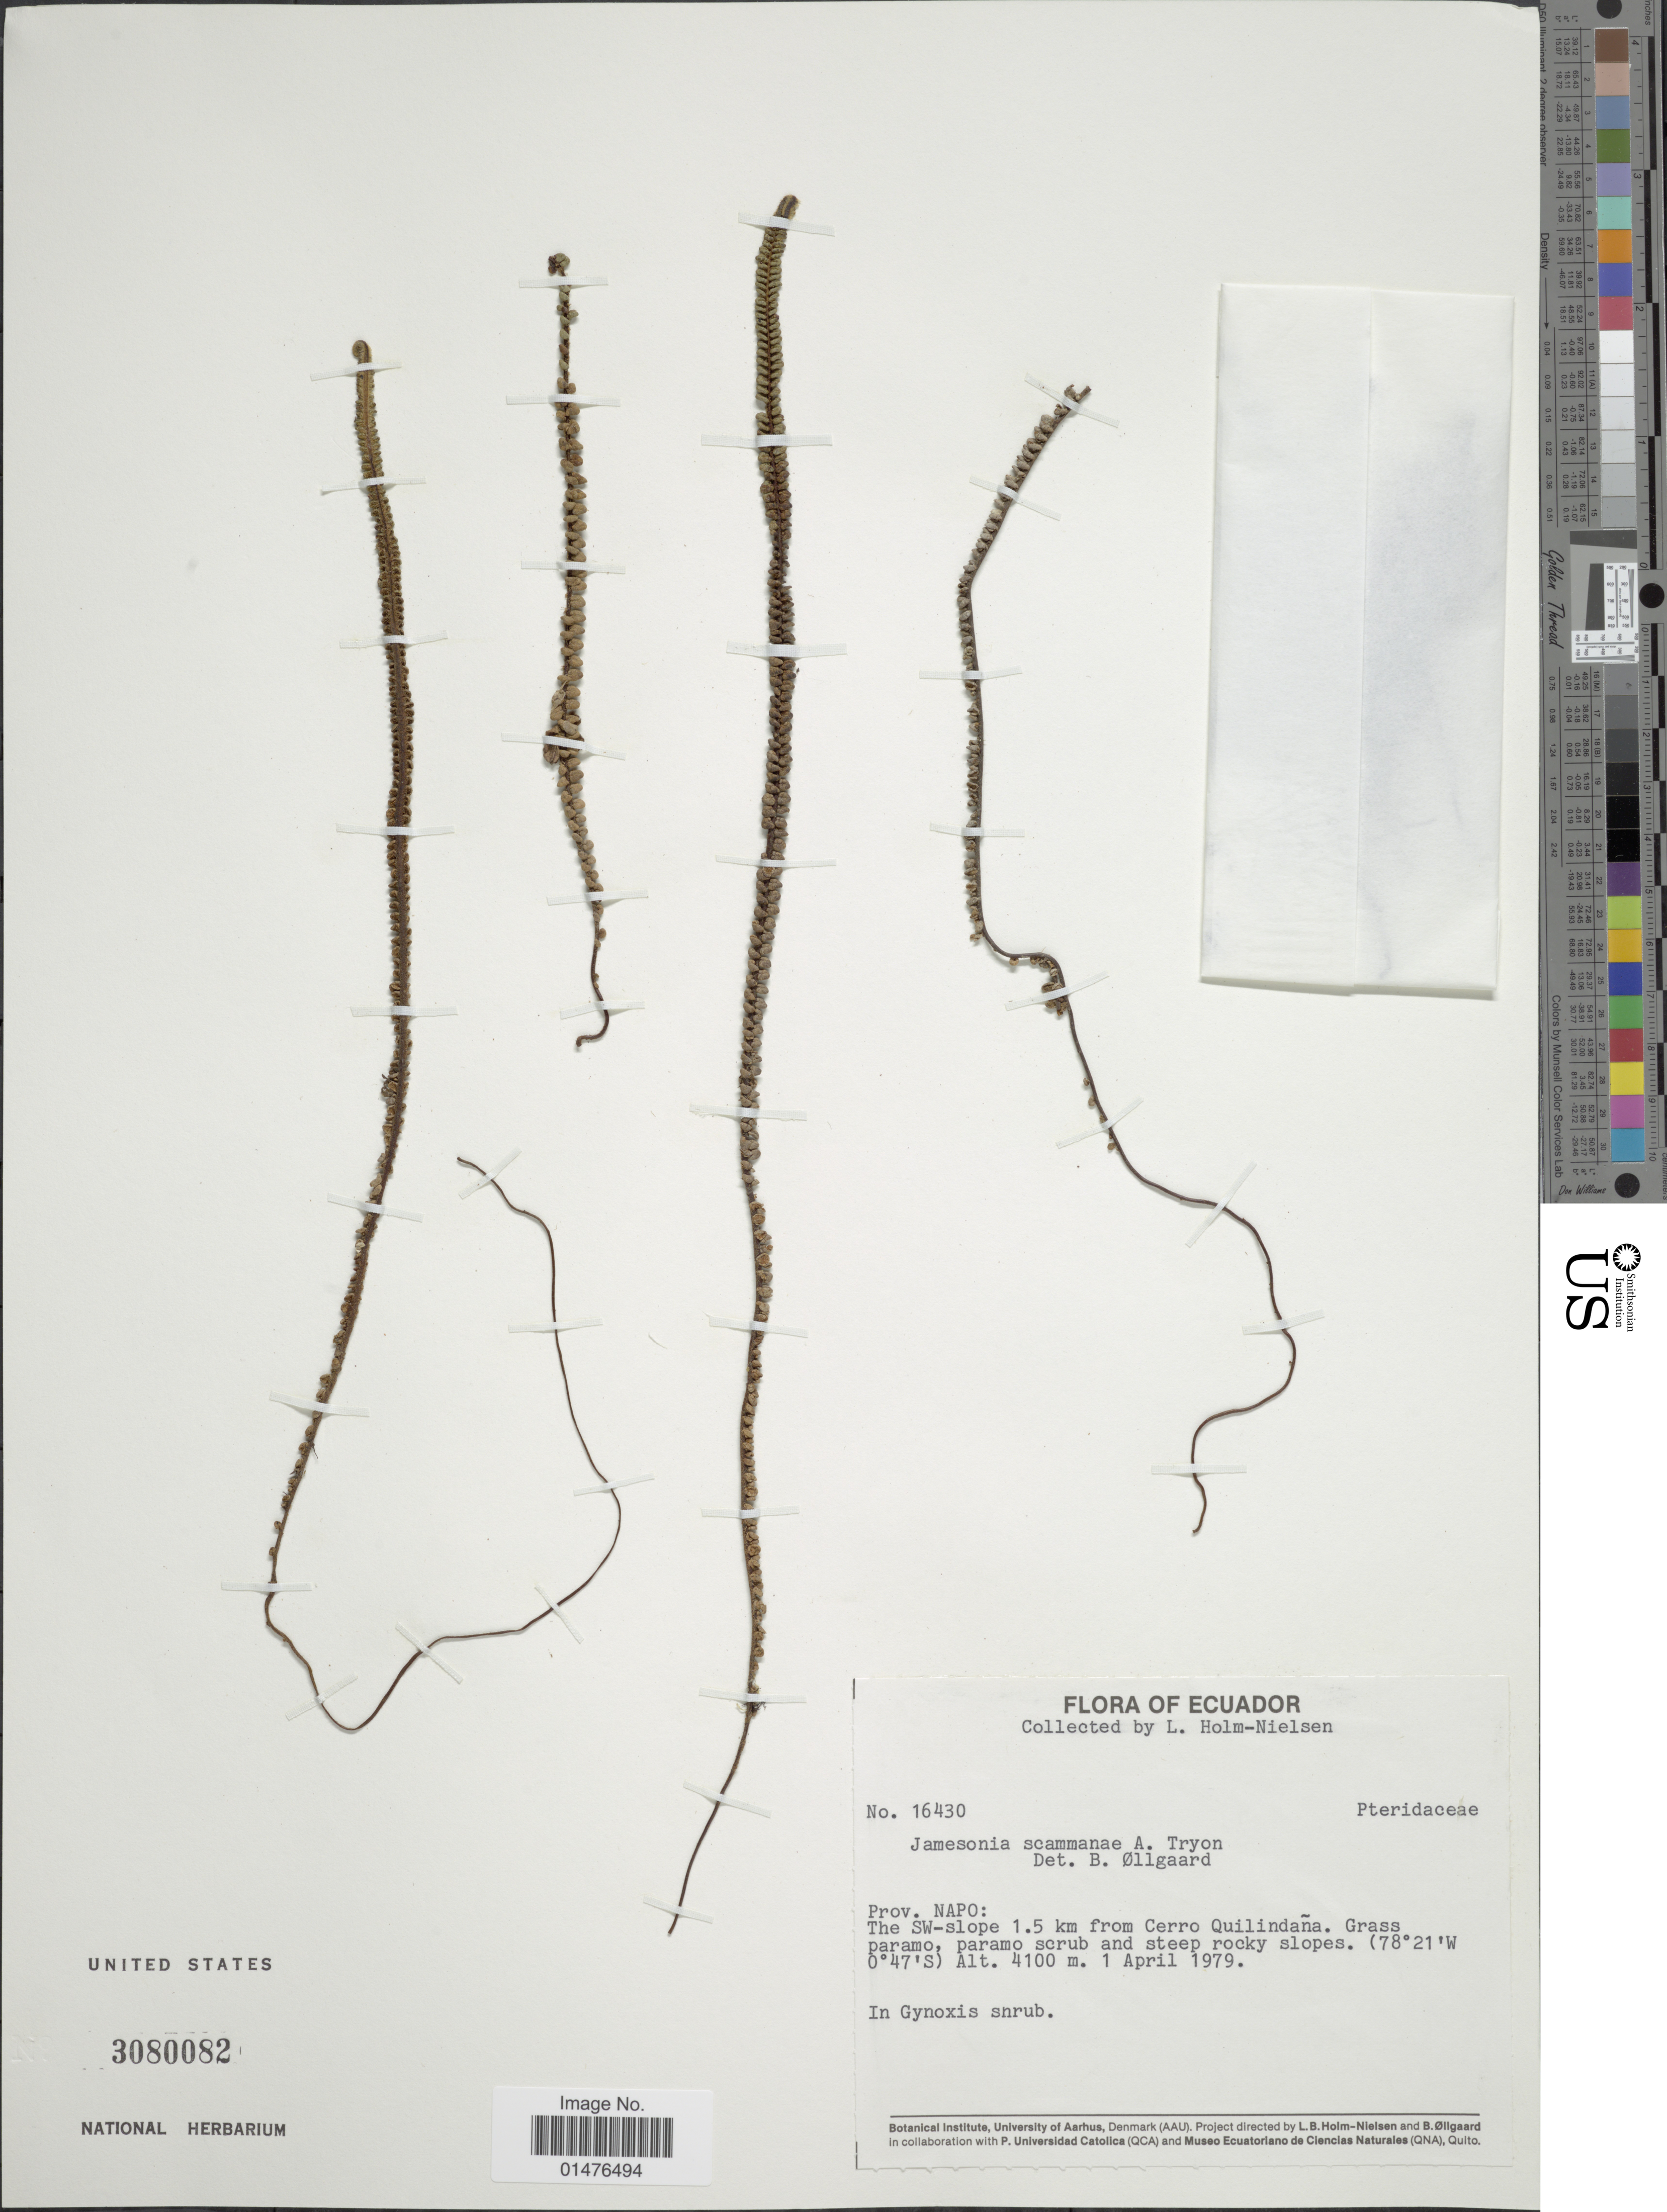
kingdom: Plantae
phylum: Tracheophyta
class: Polypodiopsida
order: Polypodiales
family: Pteridaceae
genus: Jamesonia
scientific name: Jamesonia scammanae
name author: A.F. Tryon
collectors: L. B. Holm-Nielsen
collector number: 16430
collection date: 1979-04-01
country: Ecuador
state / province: Napo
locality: The SW-slope 1.5 km from Cerro Quilindaña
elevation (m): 4100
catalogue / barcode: US 3080082